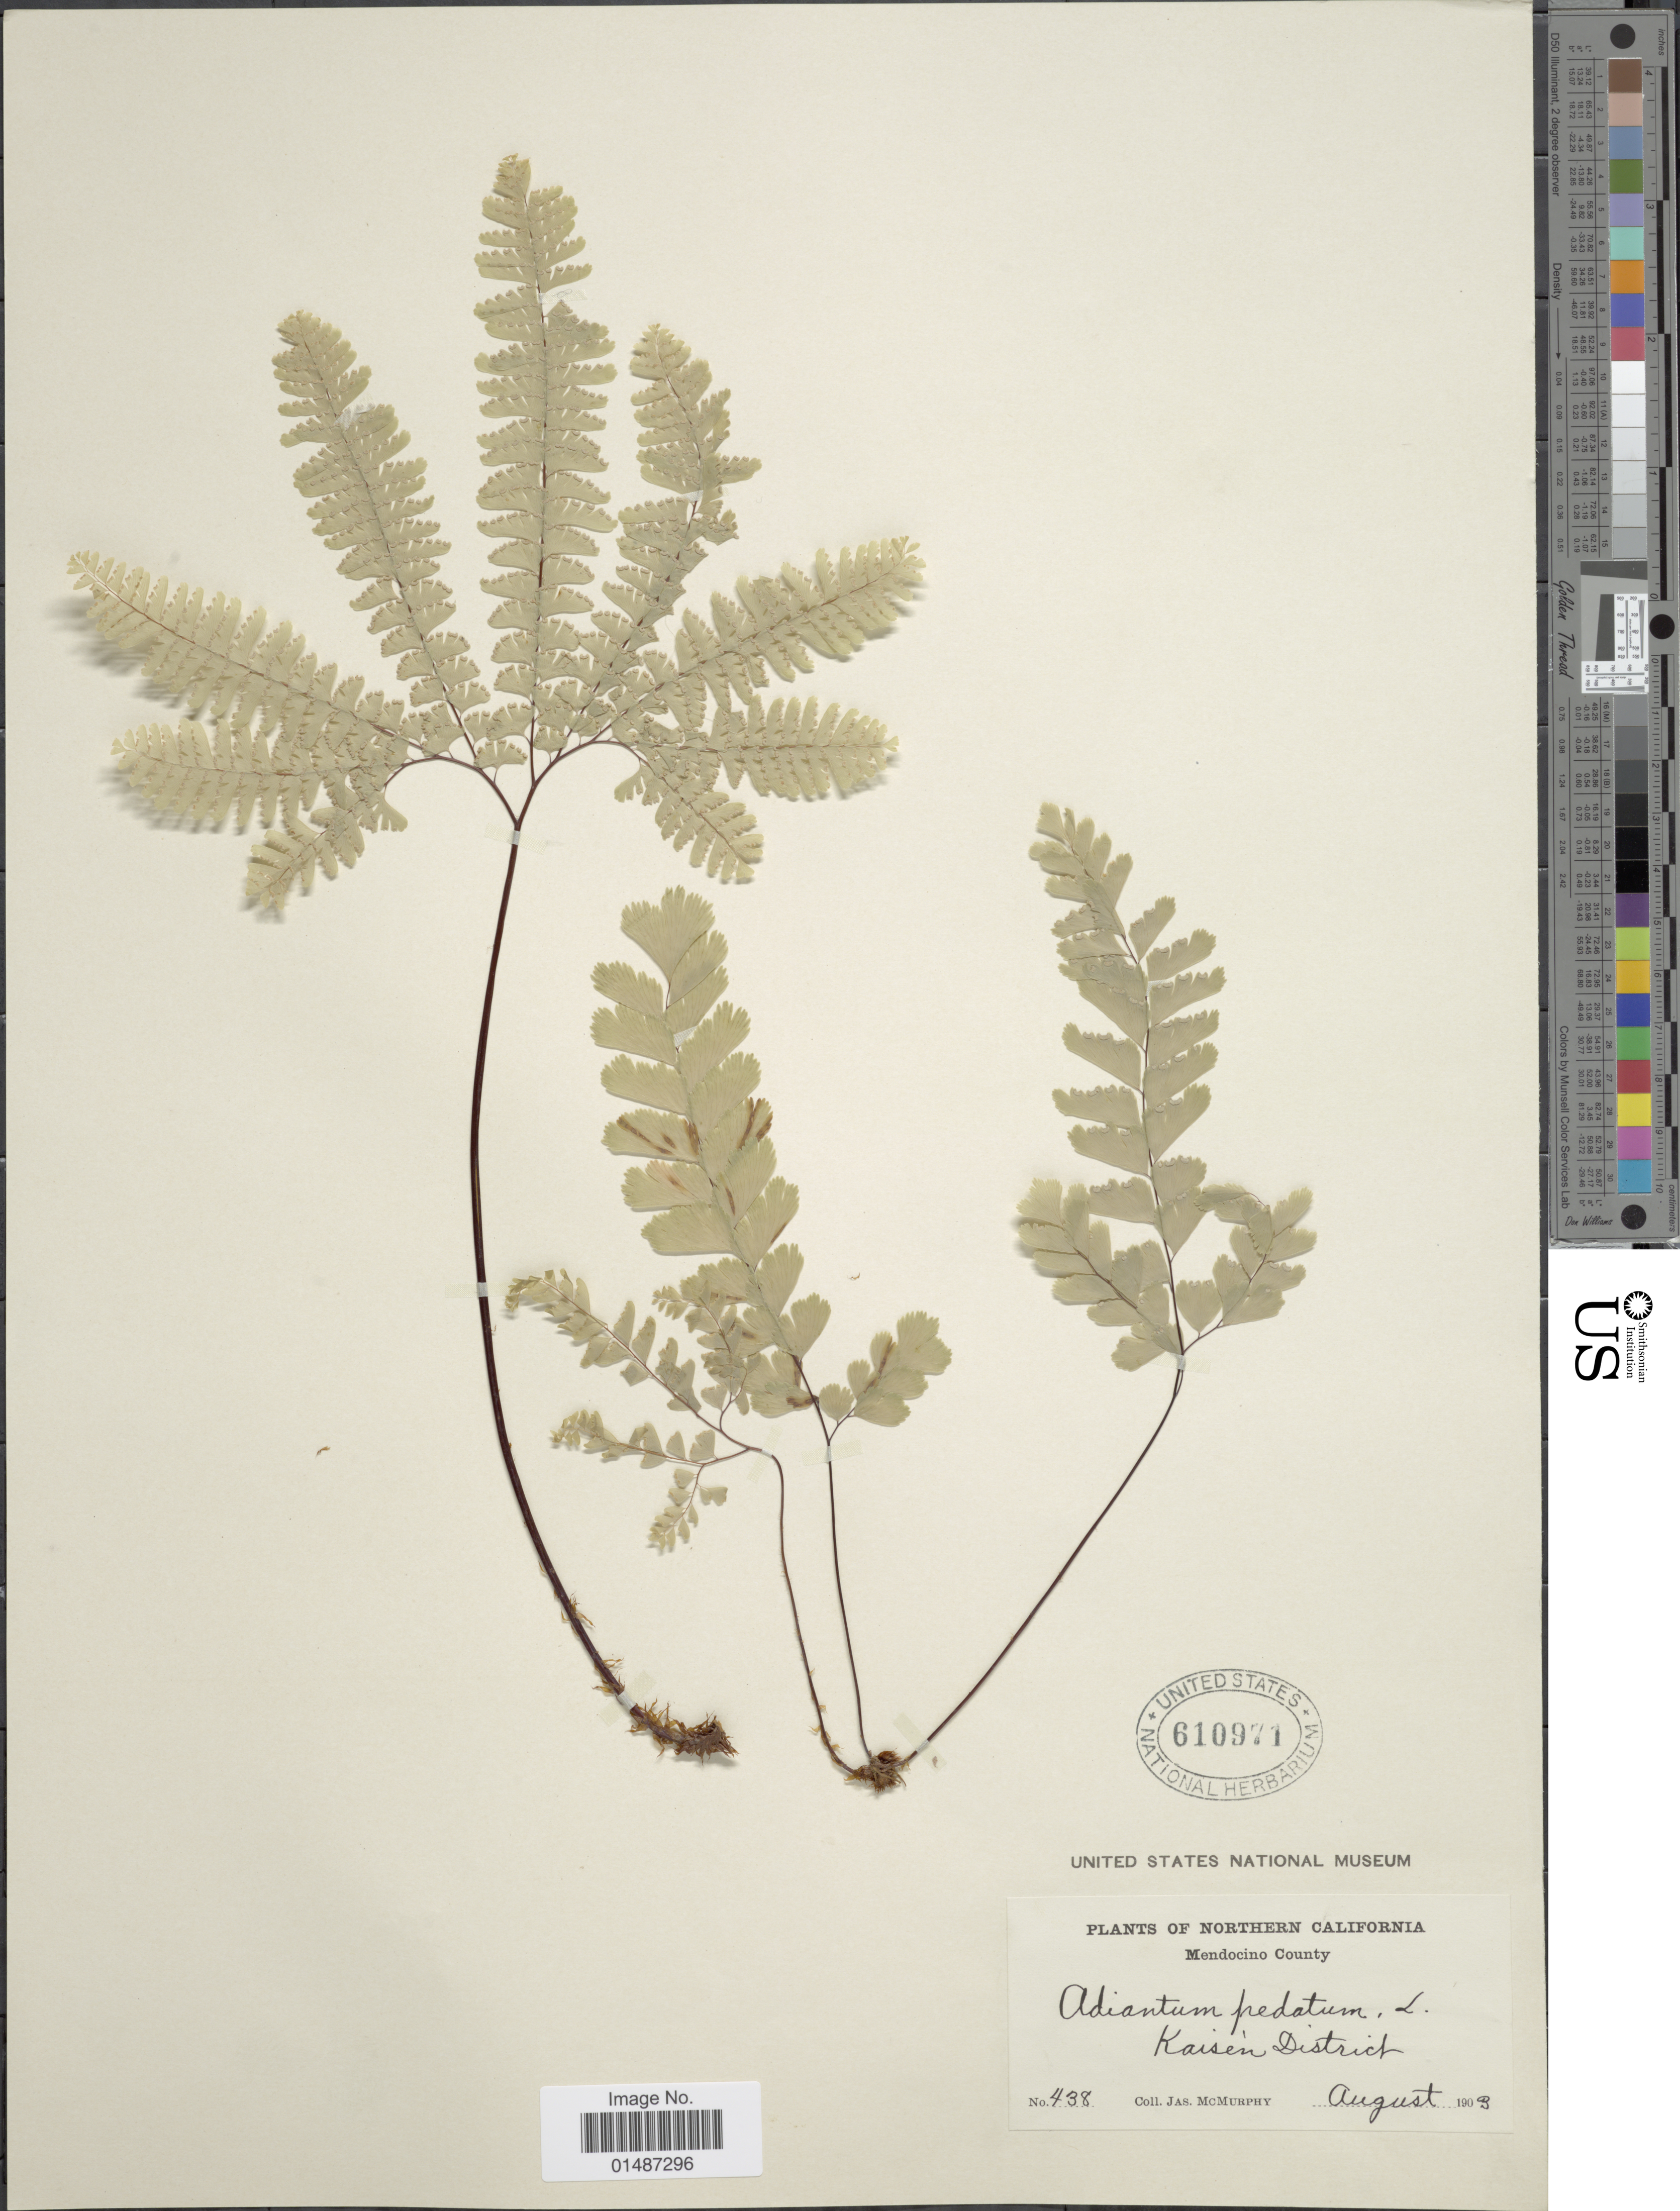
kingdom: Plantae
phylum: Tracheophyta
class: Polypodiopsida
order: Polypodiales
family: Pteridaceae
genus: Adiantum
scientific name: Adiantum pedatum subsp. aleuticum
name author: (Rupr.) Calder & Roy L. Taylor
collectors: J. McMurphy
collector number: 438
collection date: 1903-08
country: United States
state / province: California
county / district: Mendocino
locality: Northern California. Mendocino County. Kaisen District.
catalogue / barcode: US 610971